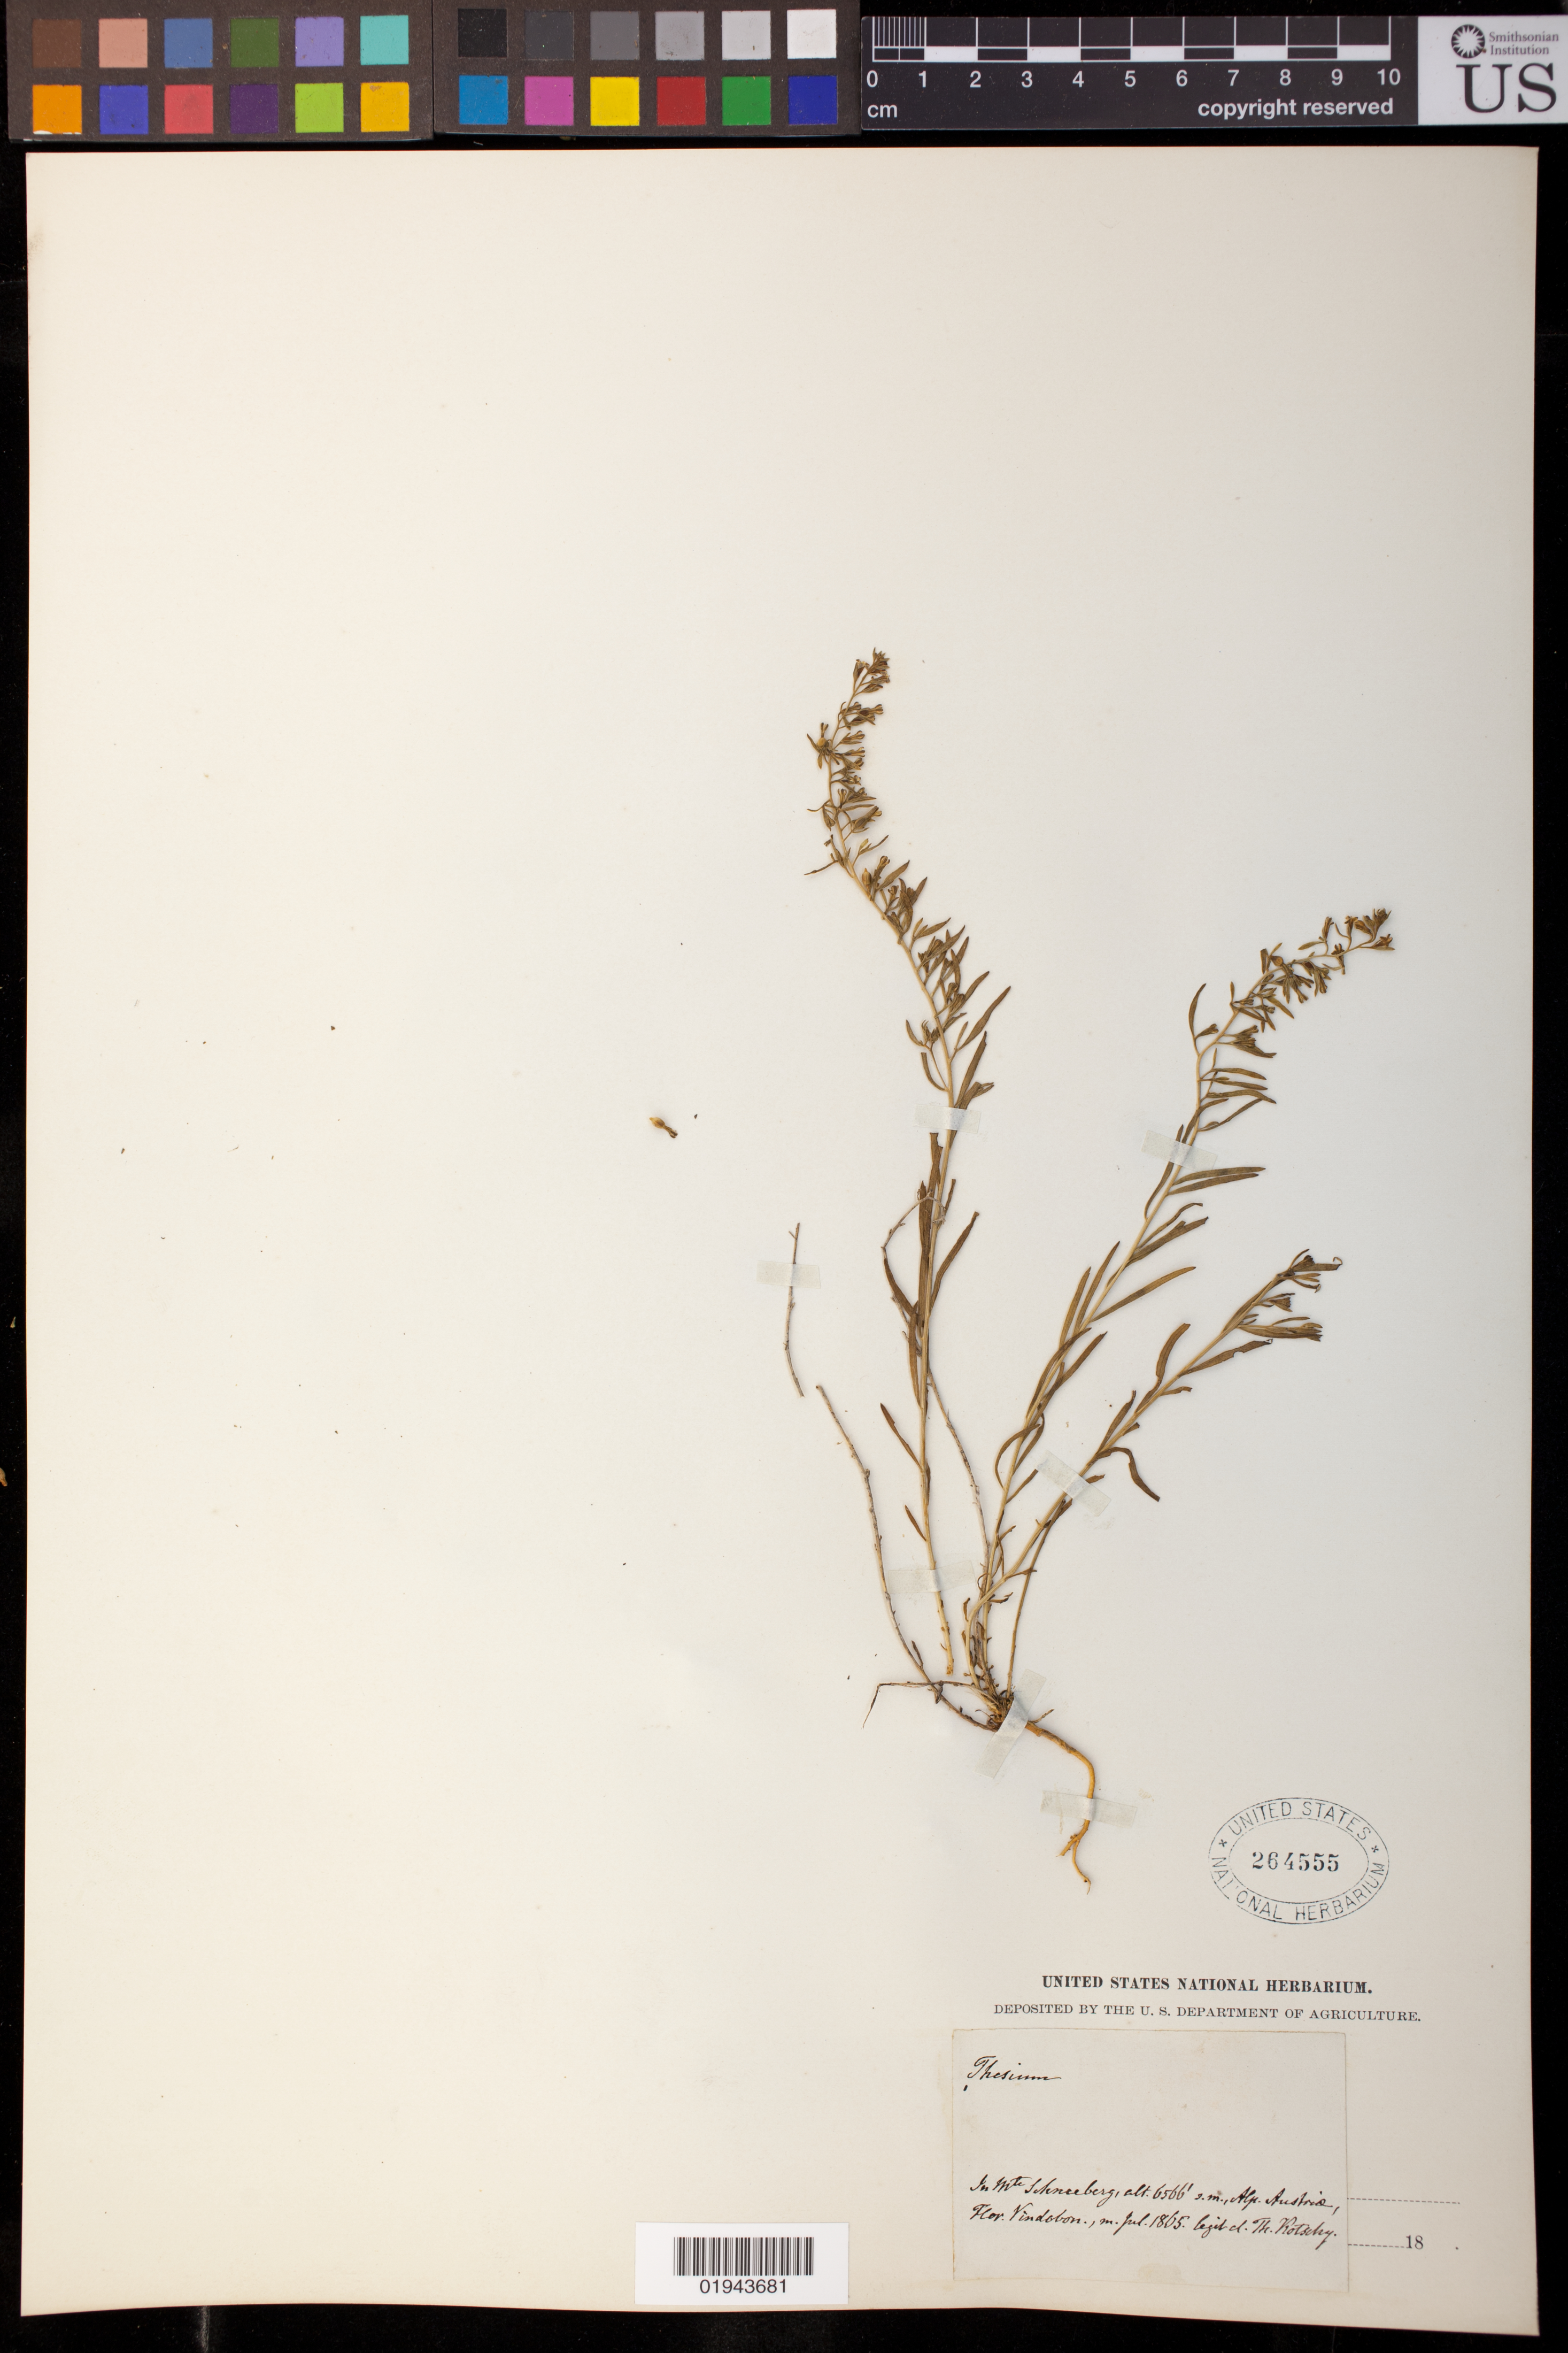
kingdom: Plantae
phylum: Tracheophyta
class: Magnoliopsida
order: Santalales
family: Thesiaceae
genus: Thesium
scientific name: Thesium sp.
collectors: T. Kotschy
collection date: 1865-07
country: Austria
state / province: Niederosterreich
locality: In Mt. Schneeberg, Alp. 6566 Feet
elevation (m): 2001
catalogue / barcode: US 264555